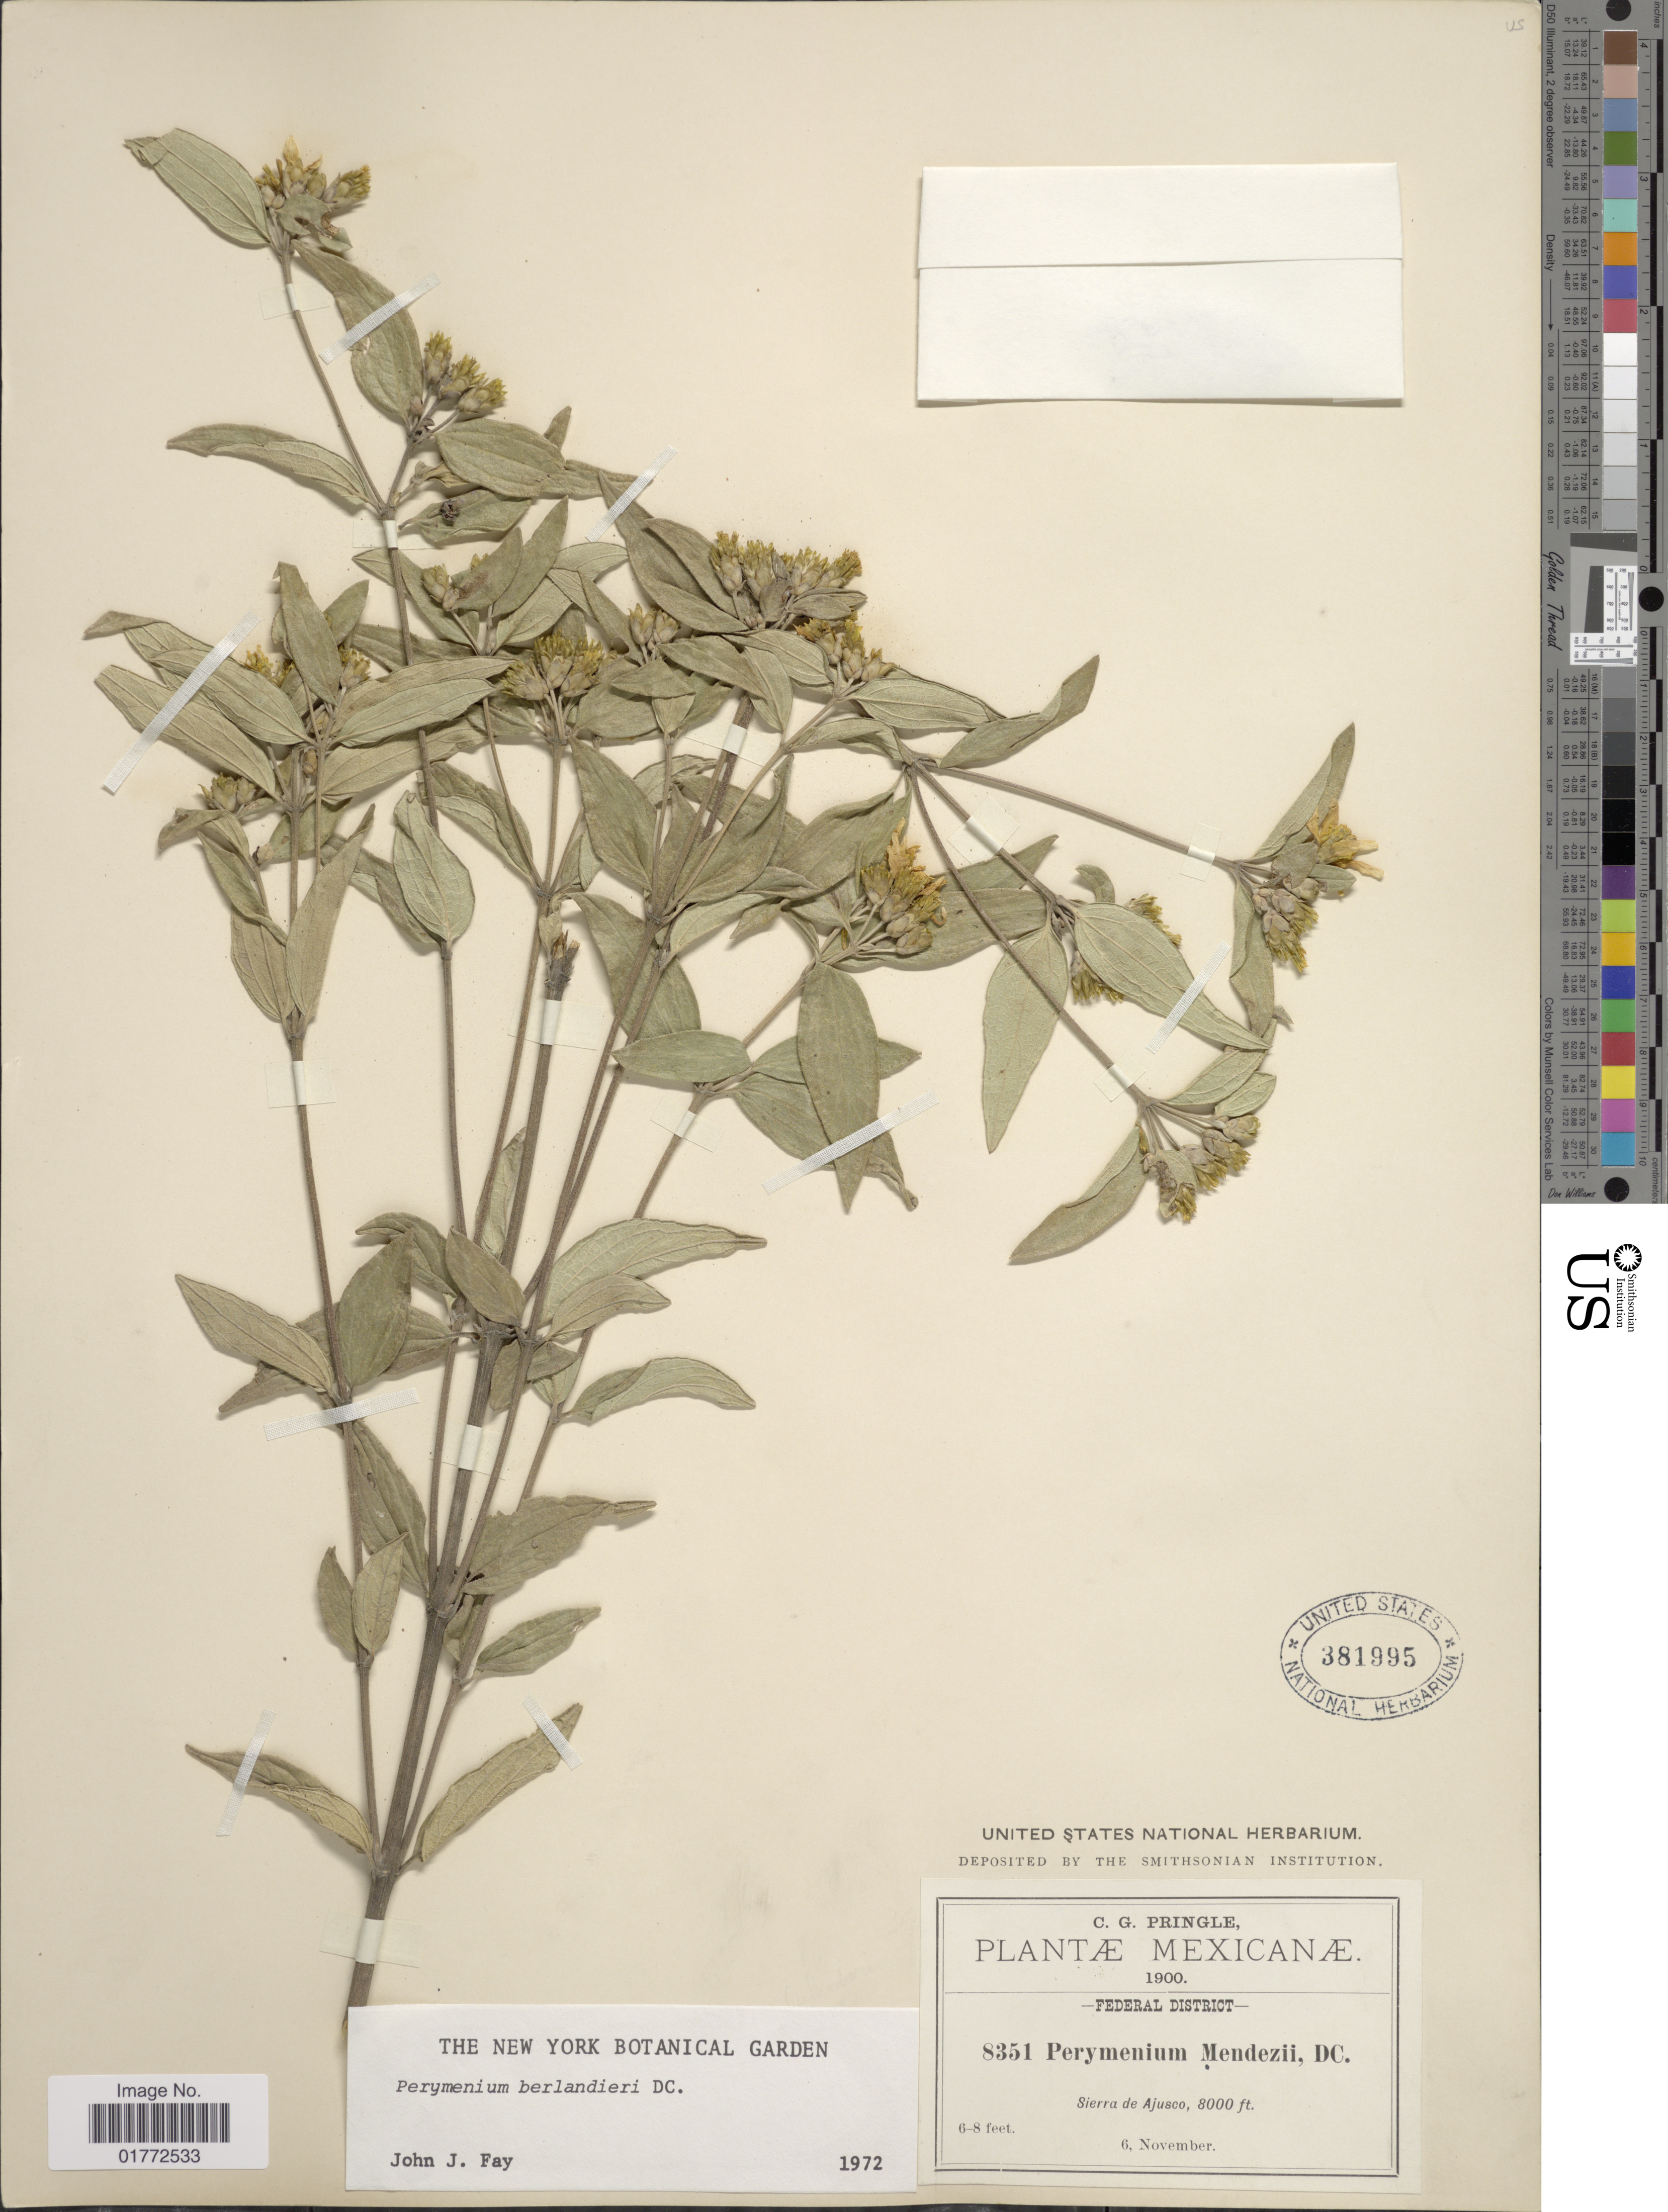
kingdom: Plantae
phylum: Tracheophyta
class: Magnoliopsida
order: Asterales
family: Asteraceae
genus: Perymenium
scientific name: Perymenium berlandieri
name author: DC.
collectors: C. G. Pringle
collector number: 8351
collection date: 1900-11-06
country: Mexico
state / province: Distrito Federal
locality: Sierra de Ajusco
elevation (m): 2438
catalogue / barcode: US 381995